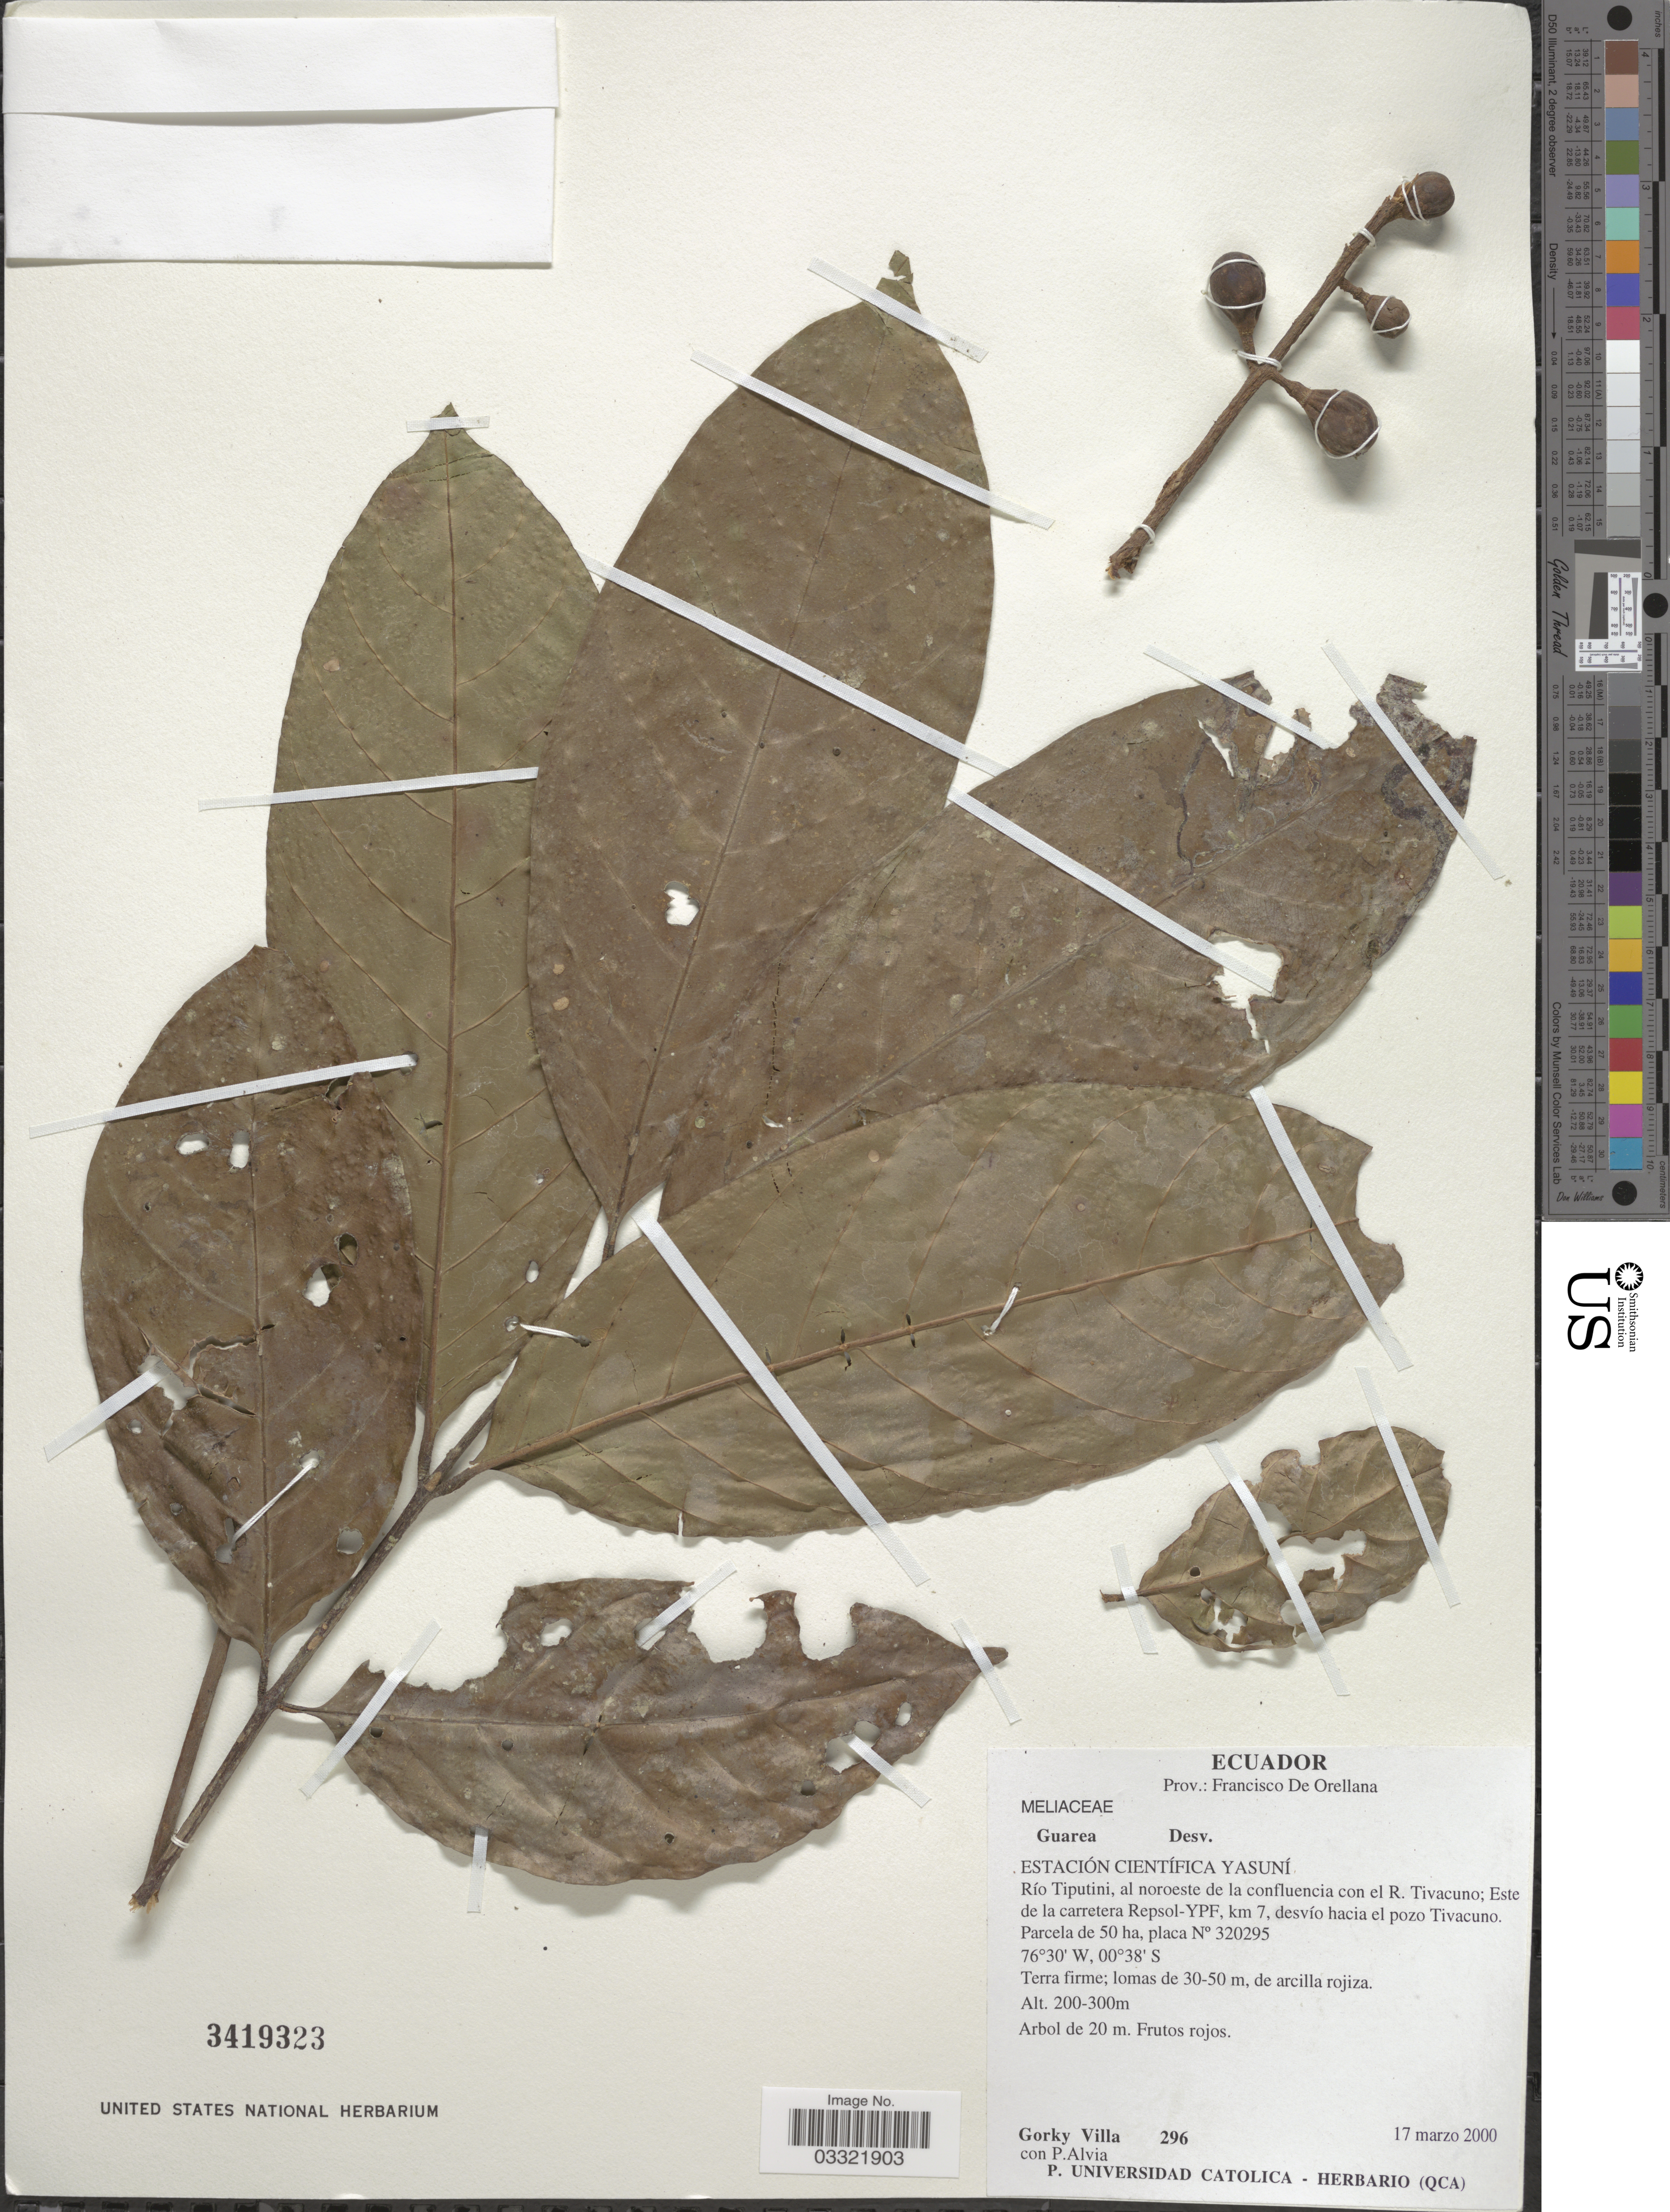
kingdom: Plantae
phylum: Tracheophyta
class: Magnoliopsida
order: Sapindales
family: Meliaceae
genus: Guarea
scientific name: Guarea sp.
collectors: G. Villa & P. Alvia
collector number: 296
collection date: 2000-03-17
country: Ecuador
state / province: Orellana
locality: Prov.: Francisco De Orellana. Estación Científica Yasuní. Río Tiputini, al noroeste de la confluencia con el R. Tivacuno; Este de la carretera Repsol-YPF, km 7, desvío hacia el pozo Tivacuno.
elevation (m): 200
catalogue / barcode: US 3419323